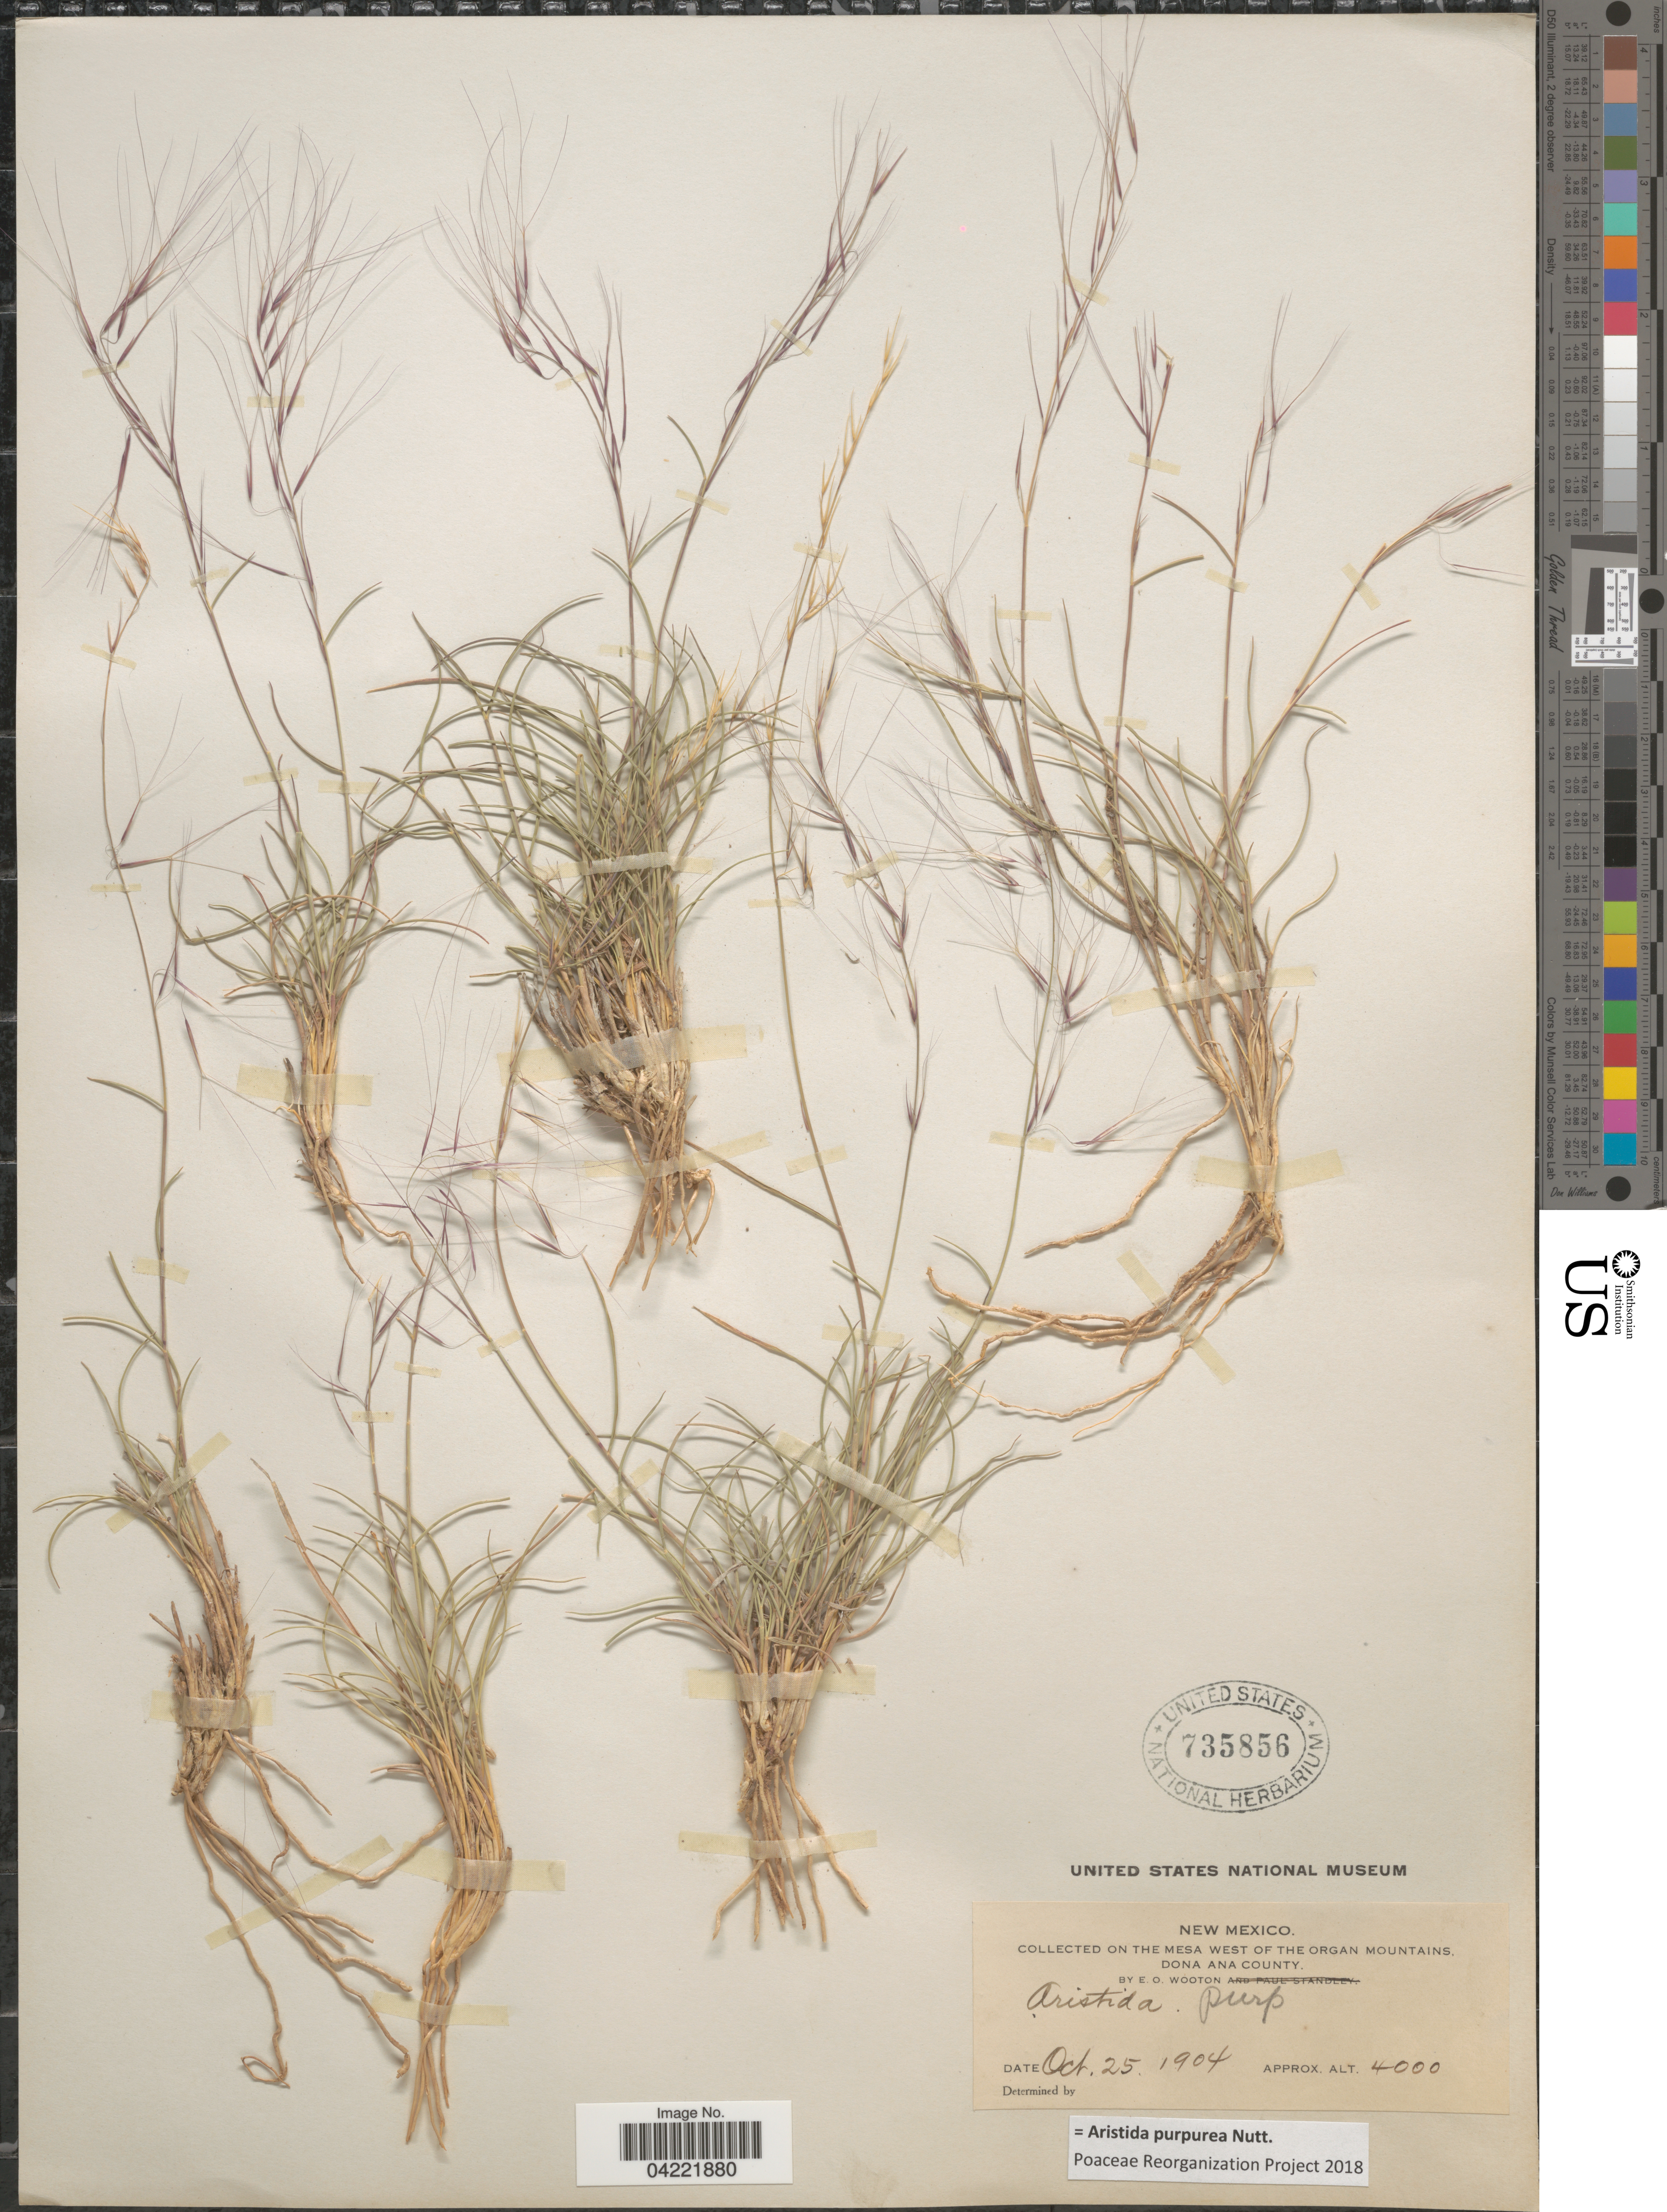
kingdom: Plantae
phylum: Tracheophyta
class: Liliopsida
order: Poales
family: Poaceae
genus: Aristida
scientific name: Aristida purpurea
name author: Nutt.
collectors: E. O. Wooton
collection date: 1904-10-25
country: United States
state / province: New Mexico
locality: On the mesa west of the Organ Mountains. Dona Ana County.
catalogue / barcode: US 735856